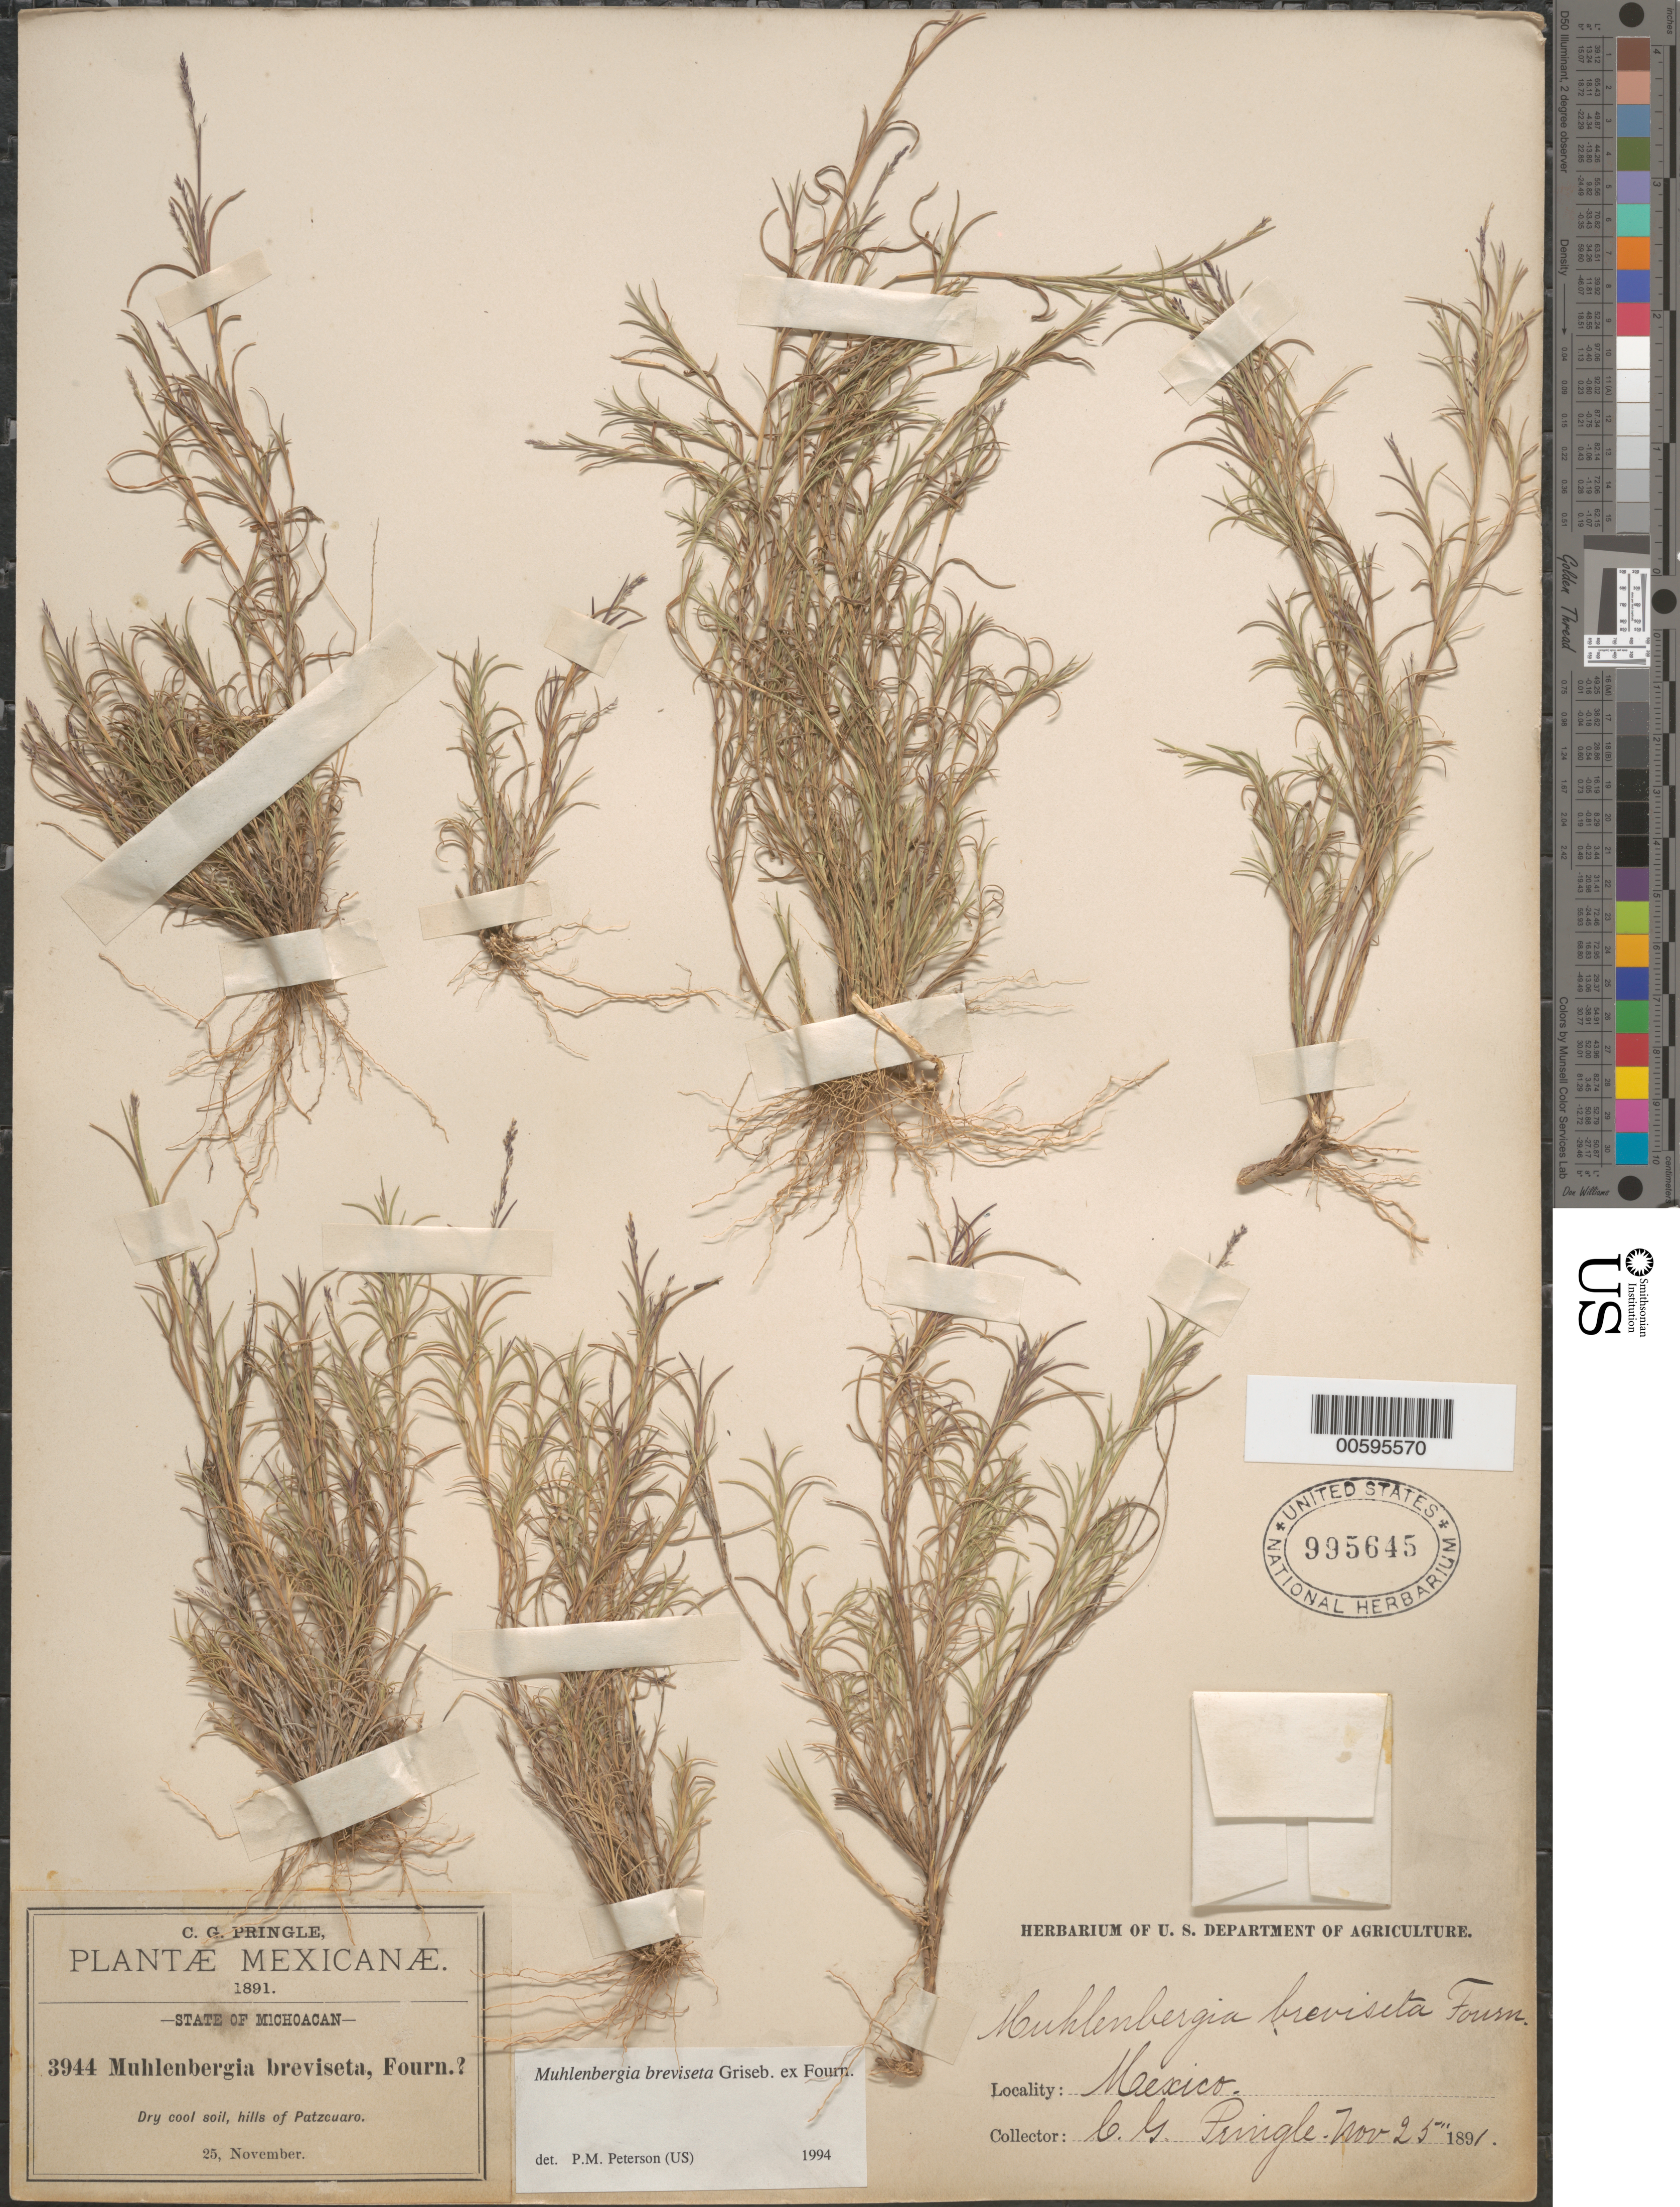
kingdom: Plantae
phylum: Tracheophyta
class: Liliopsida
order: Poales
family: Poaceae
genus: Muhlenbergia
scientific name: Muhlenbergia breviseta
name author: Griseb. ex E. Fourn.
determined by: Peterson, Paul M., (BOT), Smithsonian Institution - National Museum of Natural History (UNITED STATES)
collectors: C. G. Pringle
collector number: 3944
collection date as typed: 25 Nov 1891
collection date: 1891-11-25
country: Mexico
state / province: Michoacán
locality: Hills of Patzcuaro.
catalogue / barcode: US 995645